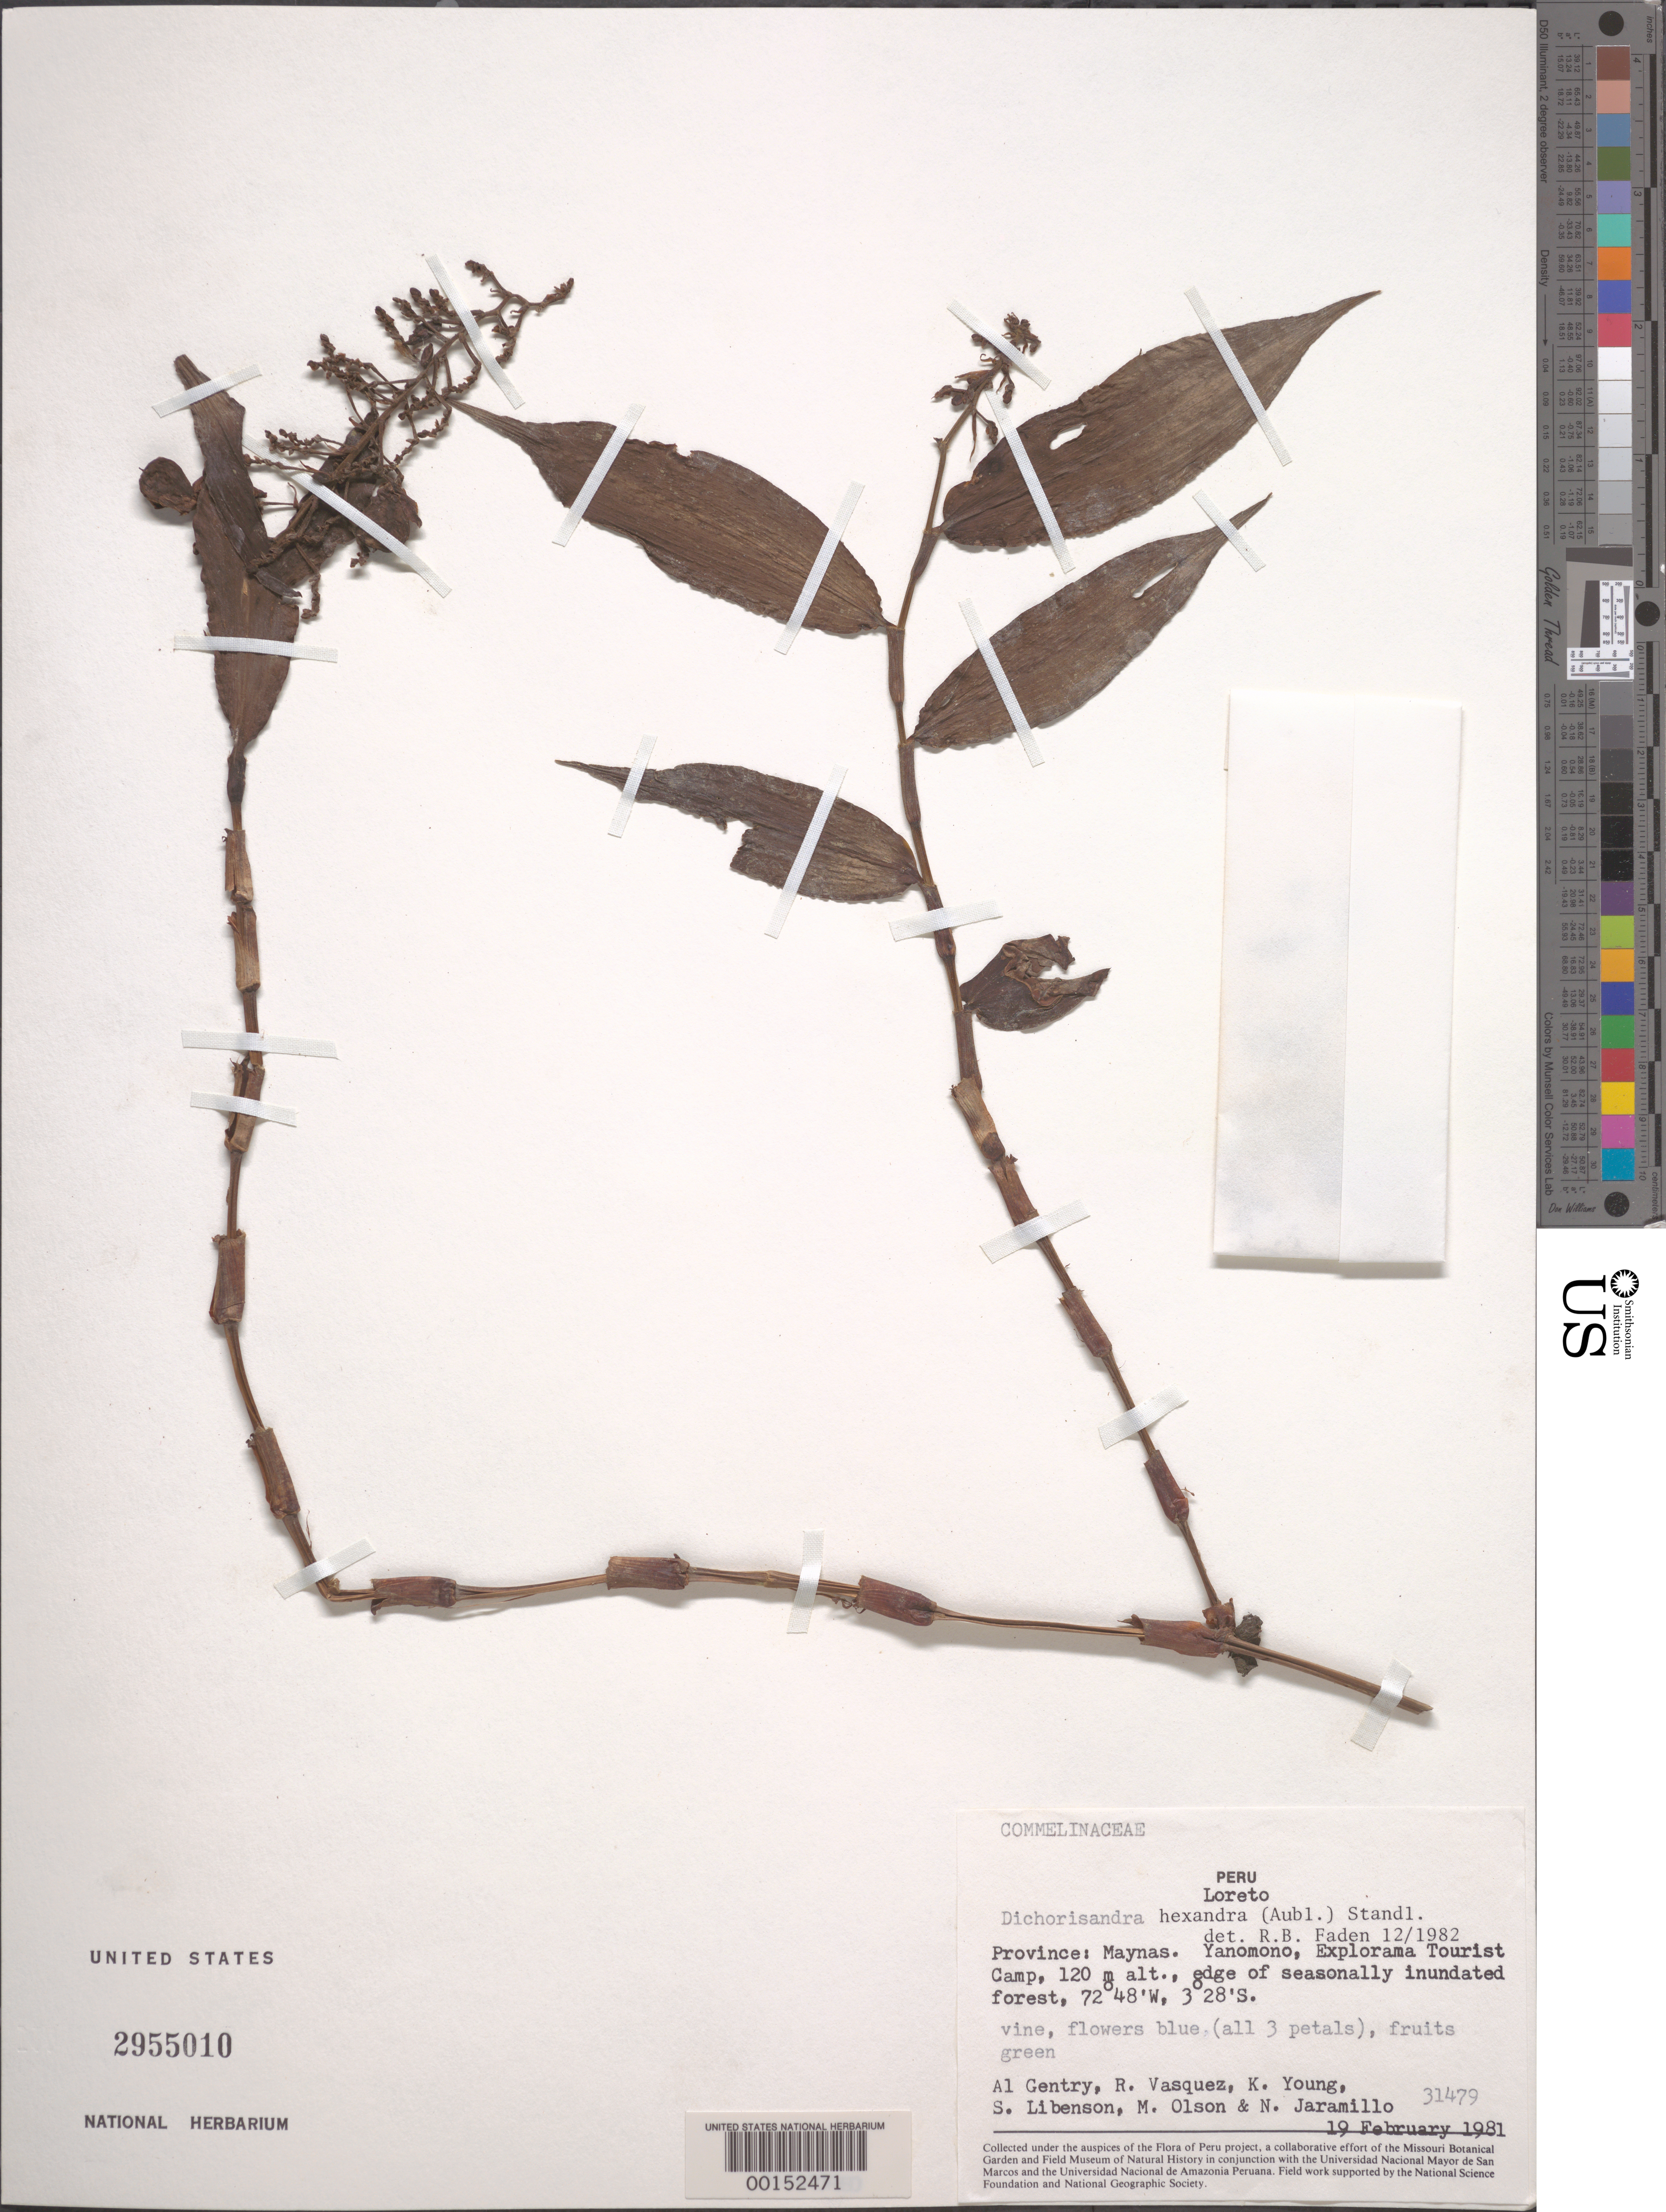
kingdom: Plantae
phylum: Tracheophyta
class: Liliopsida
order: Commelinales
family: Commelinaceae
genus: Dichorisandra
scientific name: Dichorisandra hexandra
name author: (Aubl.) Standl.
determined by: Faden, Robert B., (US), Smithsonian Institution - National Museum of Natural History (UNITED STATES)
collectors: A. H. Gentry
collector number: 31479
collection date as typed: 19 Feb 1981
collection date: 1981-02-19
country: Peru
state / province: Loreto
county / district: Maynas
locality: Yanomono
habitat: Seasonally inundated forest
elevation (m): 120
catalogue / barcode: US 2955010